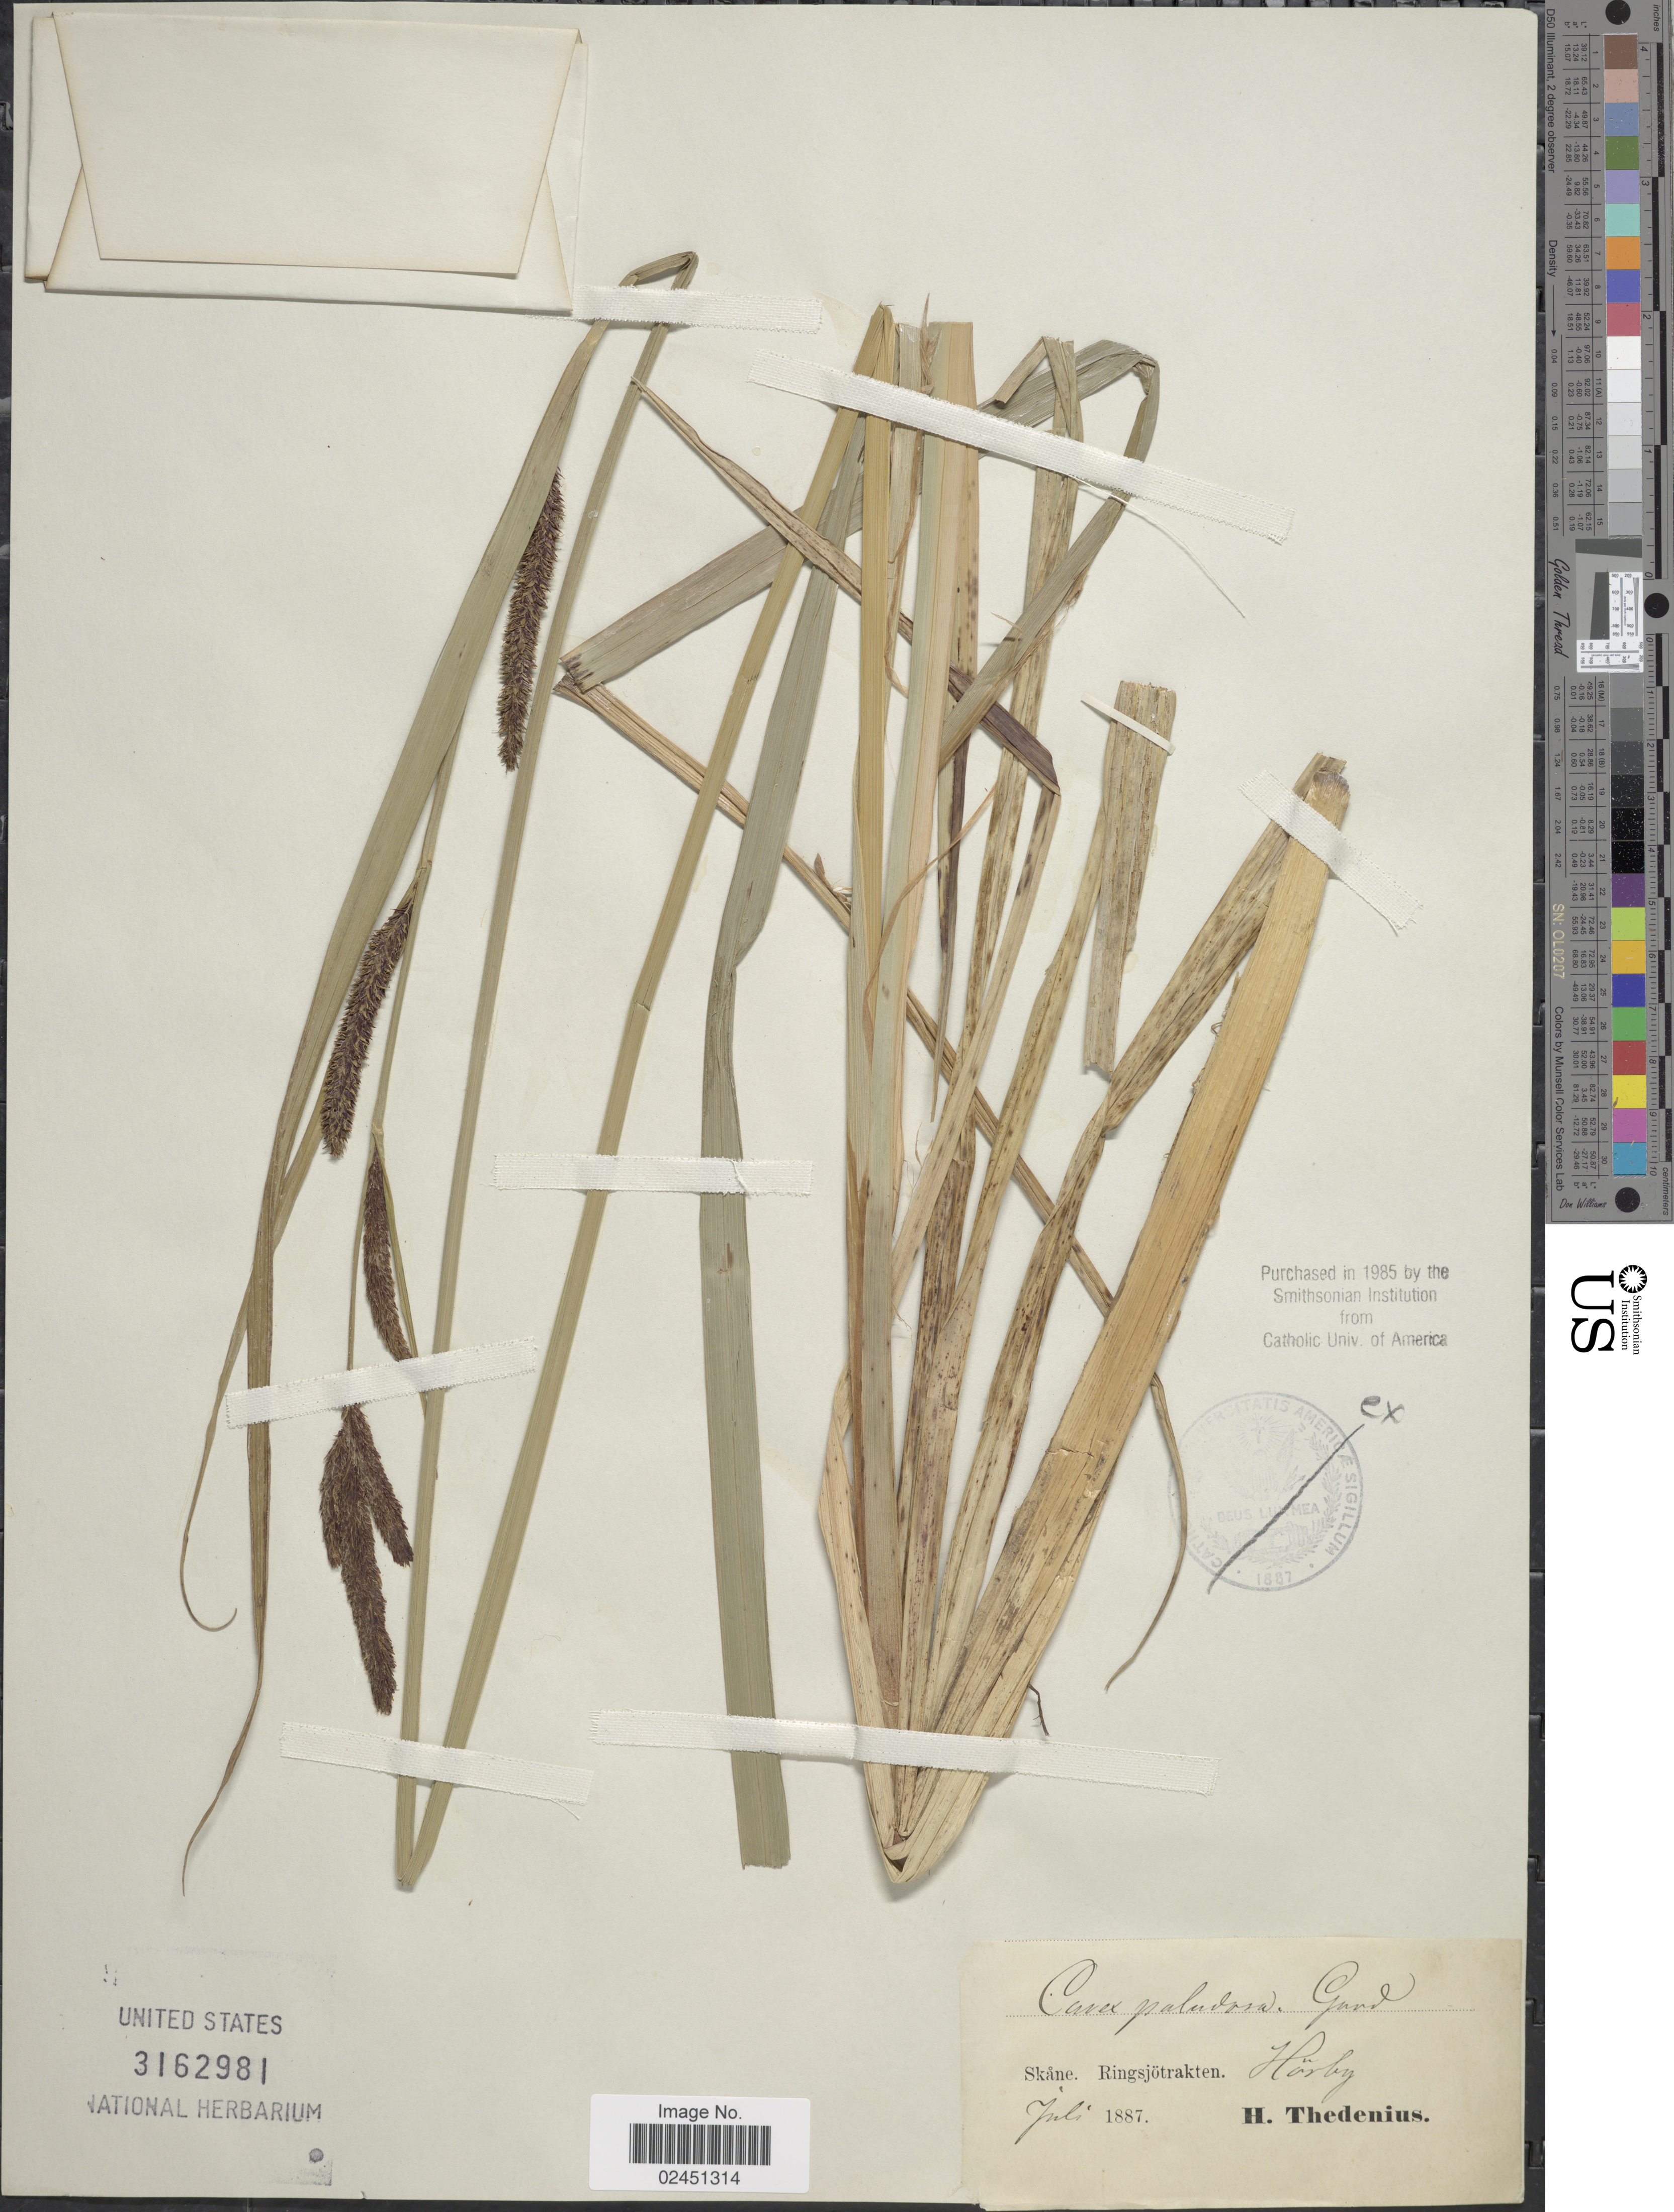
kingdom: Plantae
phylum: Tracheophyta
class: Liliopsida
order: Poales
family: Cyperaceae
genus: Carex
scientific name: Carex acutiformis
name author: Ehrh.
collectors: H. Thedenius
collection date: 1887-07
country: Sweden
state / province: Skåne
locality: Ringsjotrakten, Hörby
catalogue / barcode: US 3162981